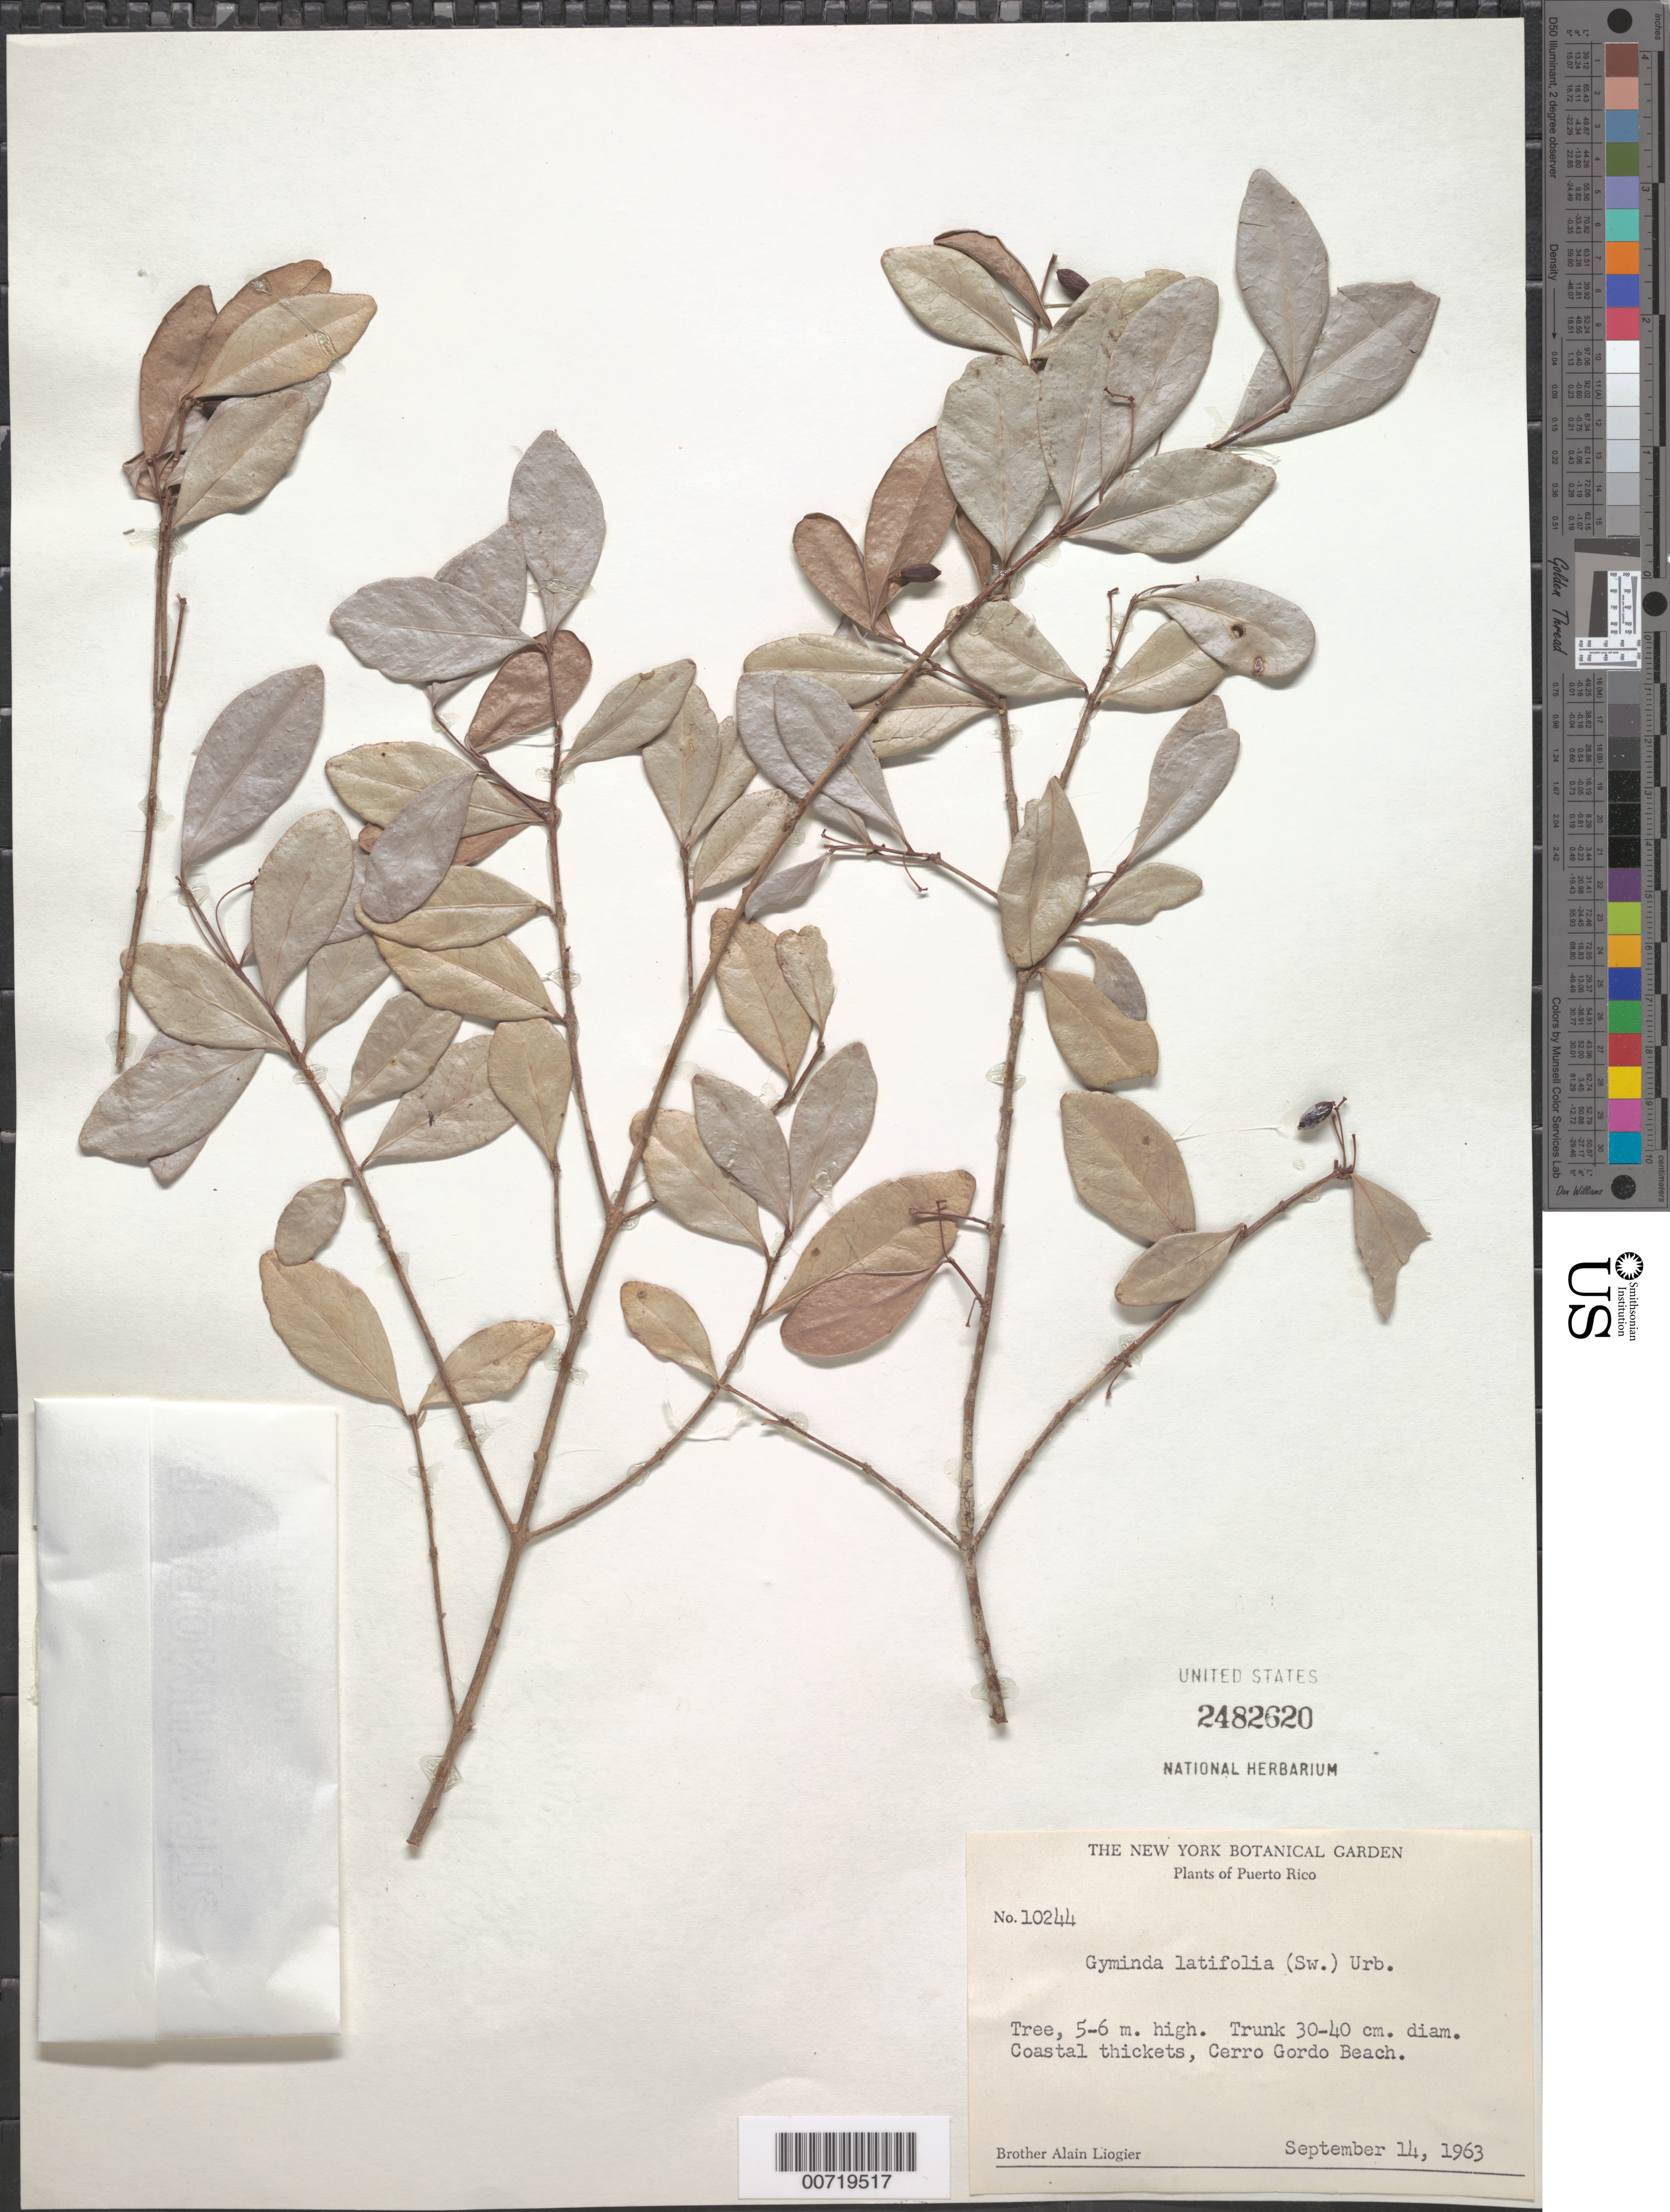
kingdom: Plantae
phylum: Tracheophyta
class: Magnoliopsida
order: Celastrales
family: Celastraceae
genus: Gyminda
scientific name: Gyminda latifolia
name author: (Sw.) Urb.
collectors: A. H. Liogier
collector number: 10244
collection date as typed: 14 Sep 1963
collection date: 1963-09-14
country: Puerto Rico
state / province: Vega Alta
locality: Cerro Gordo Beach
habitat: Coastal thicket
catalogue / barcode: US 2482620